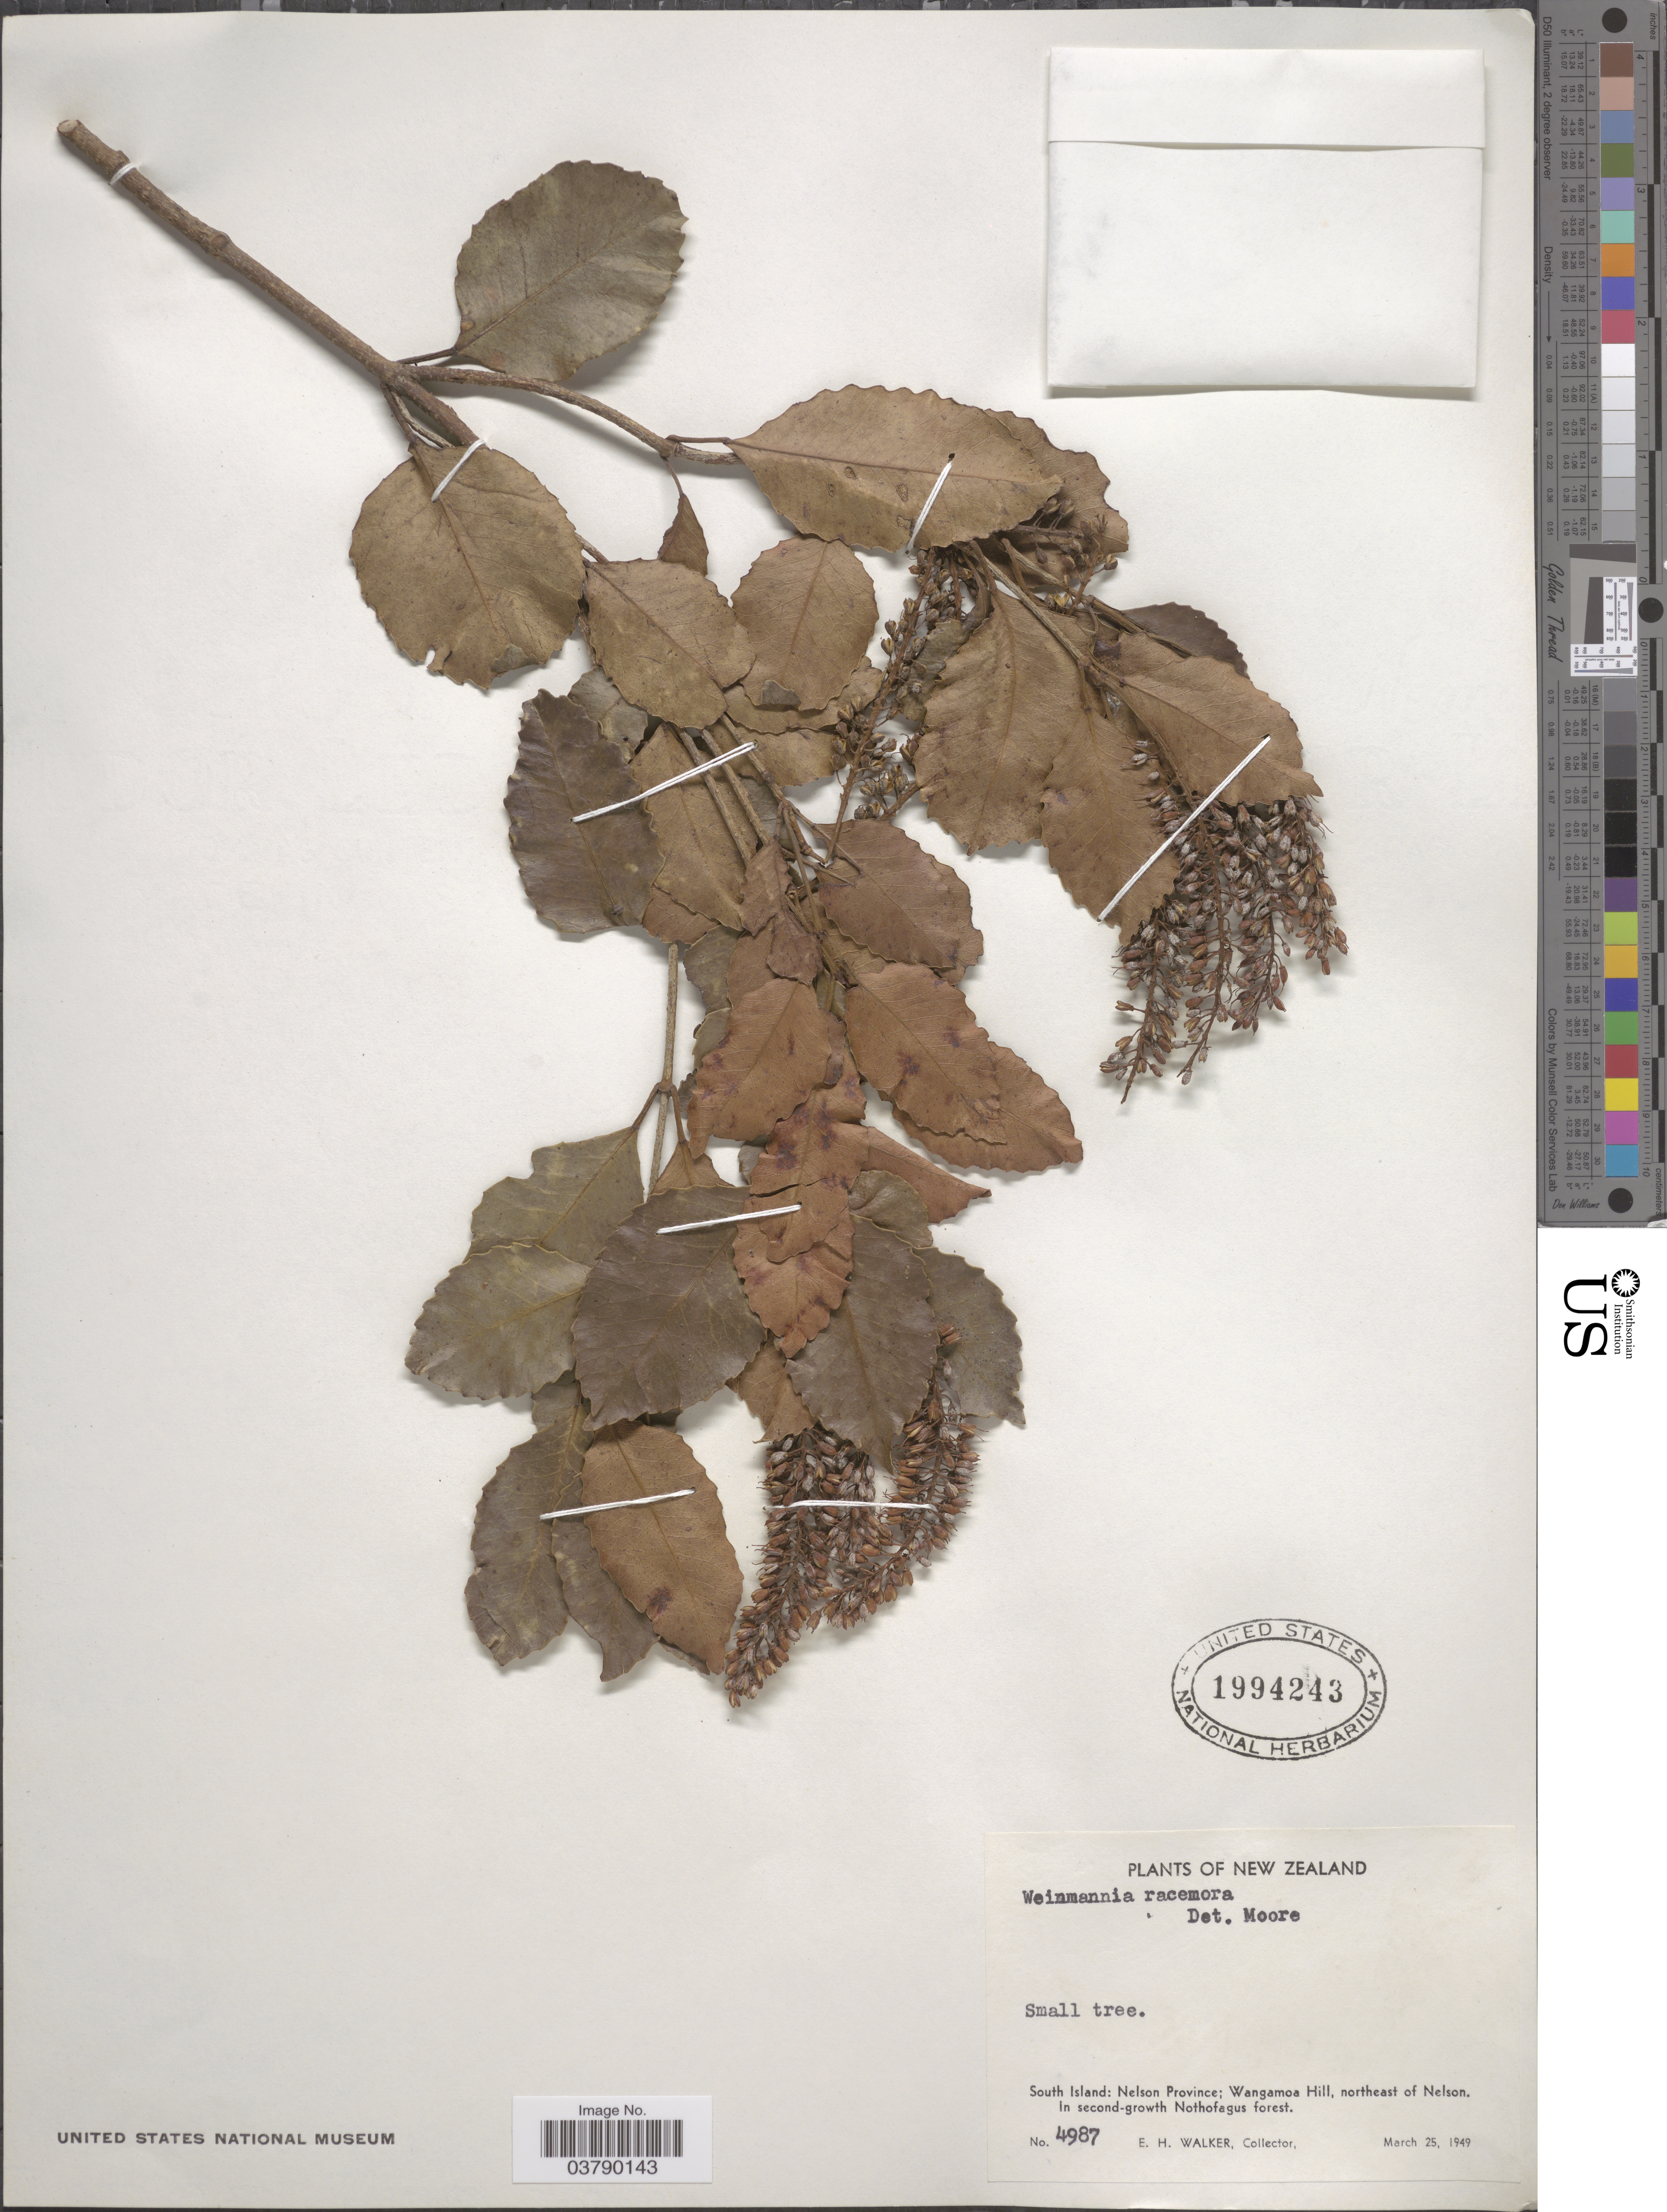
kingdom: Plantae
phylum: Tracheophyta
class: Magnoliopsida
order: Oxalidales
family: Cunoniaceae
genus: Pterophylla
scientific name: Pterophylla racemosa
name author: (L. f.) Pillon & H.C. Hopkins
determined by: Strong, Mark T., (BOT), Smithsonian Institution - National Museum of Natural History (UNITED STATES)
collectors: E. H. Walker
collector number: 4987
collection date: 1949-03-25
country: New Zealand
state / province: Nelson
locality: South Island: Wangamoa Hill, northeast of Nelson. In second-growth Nothofagus forest.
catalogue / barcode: US 1994243